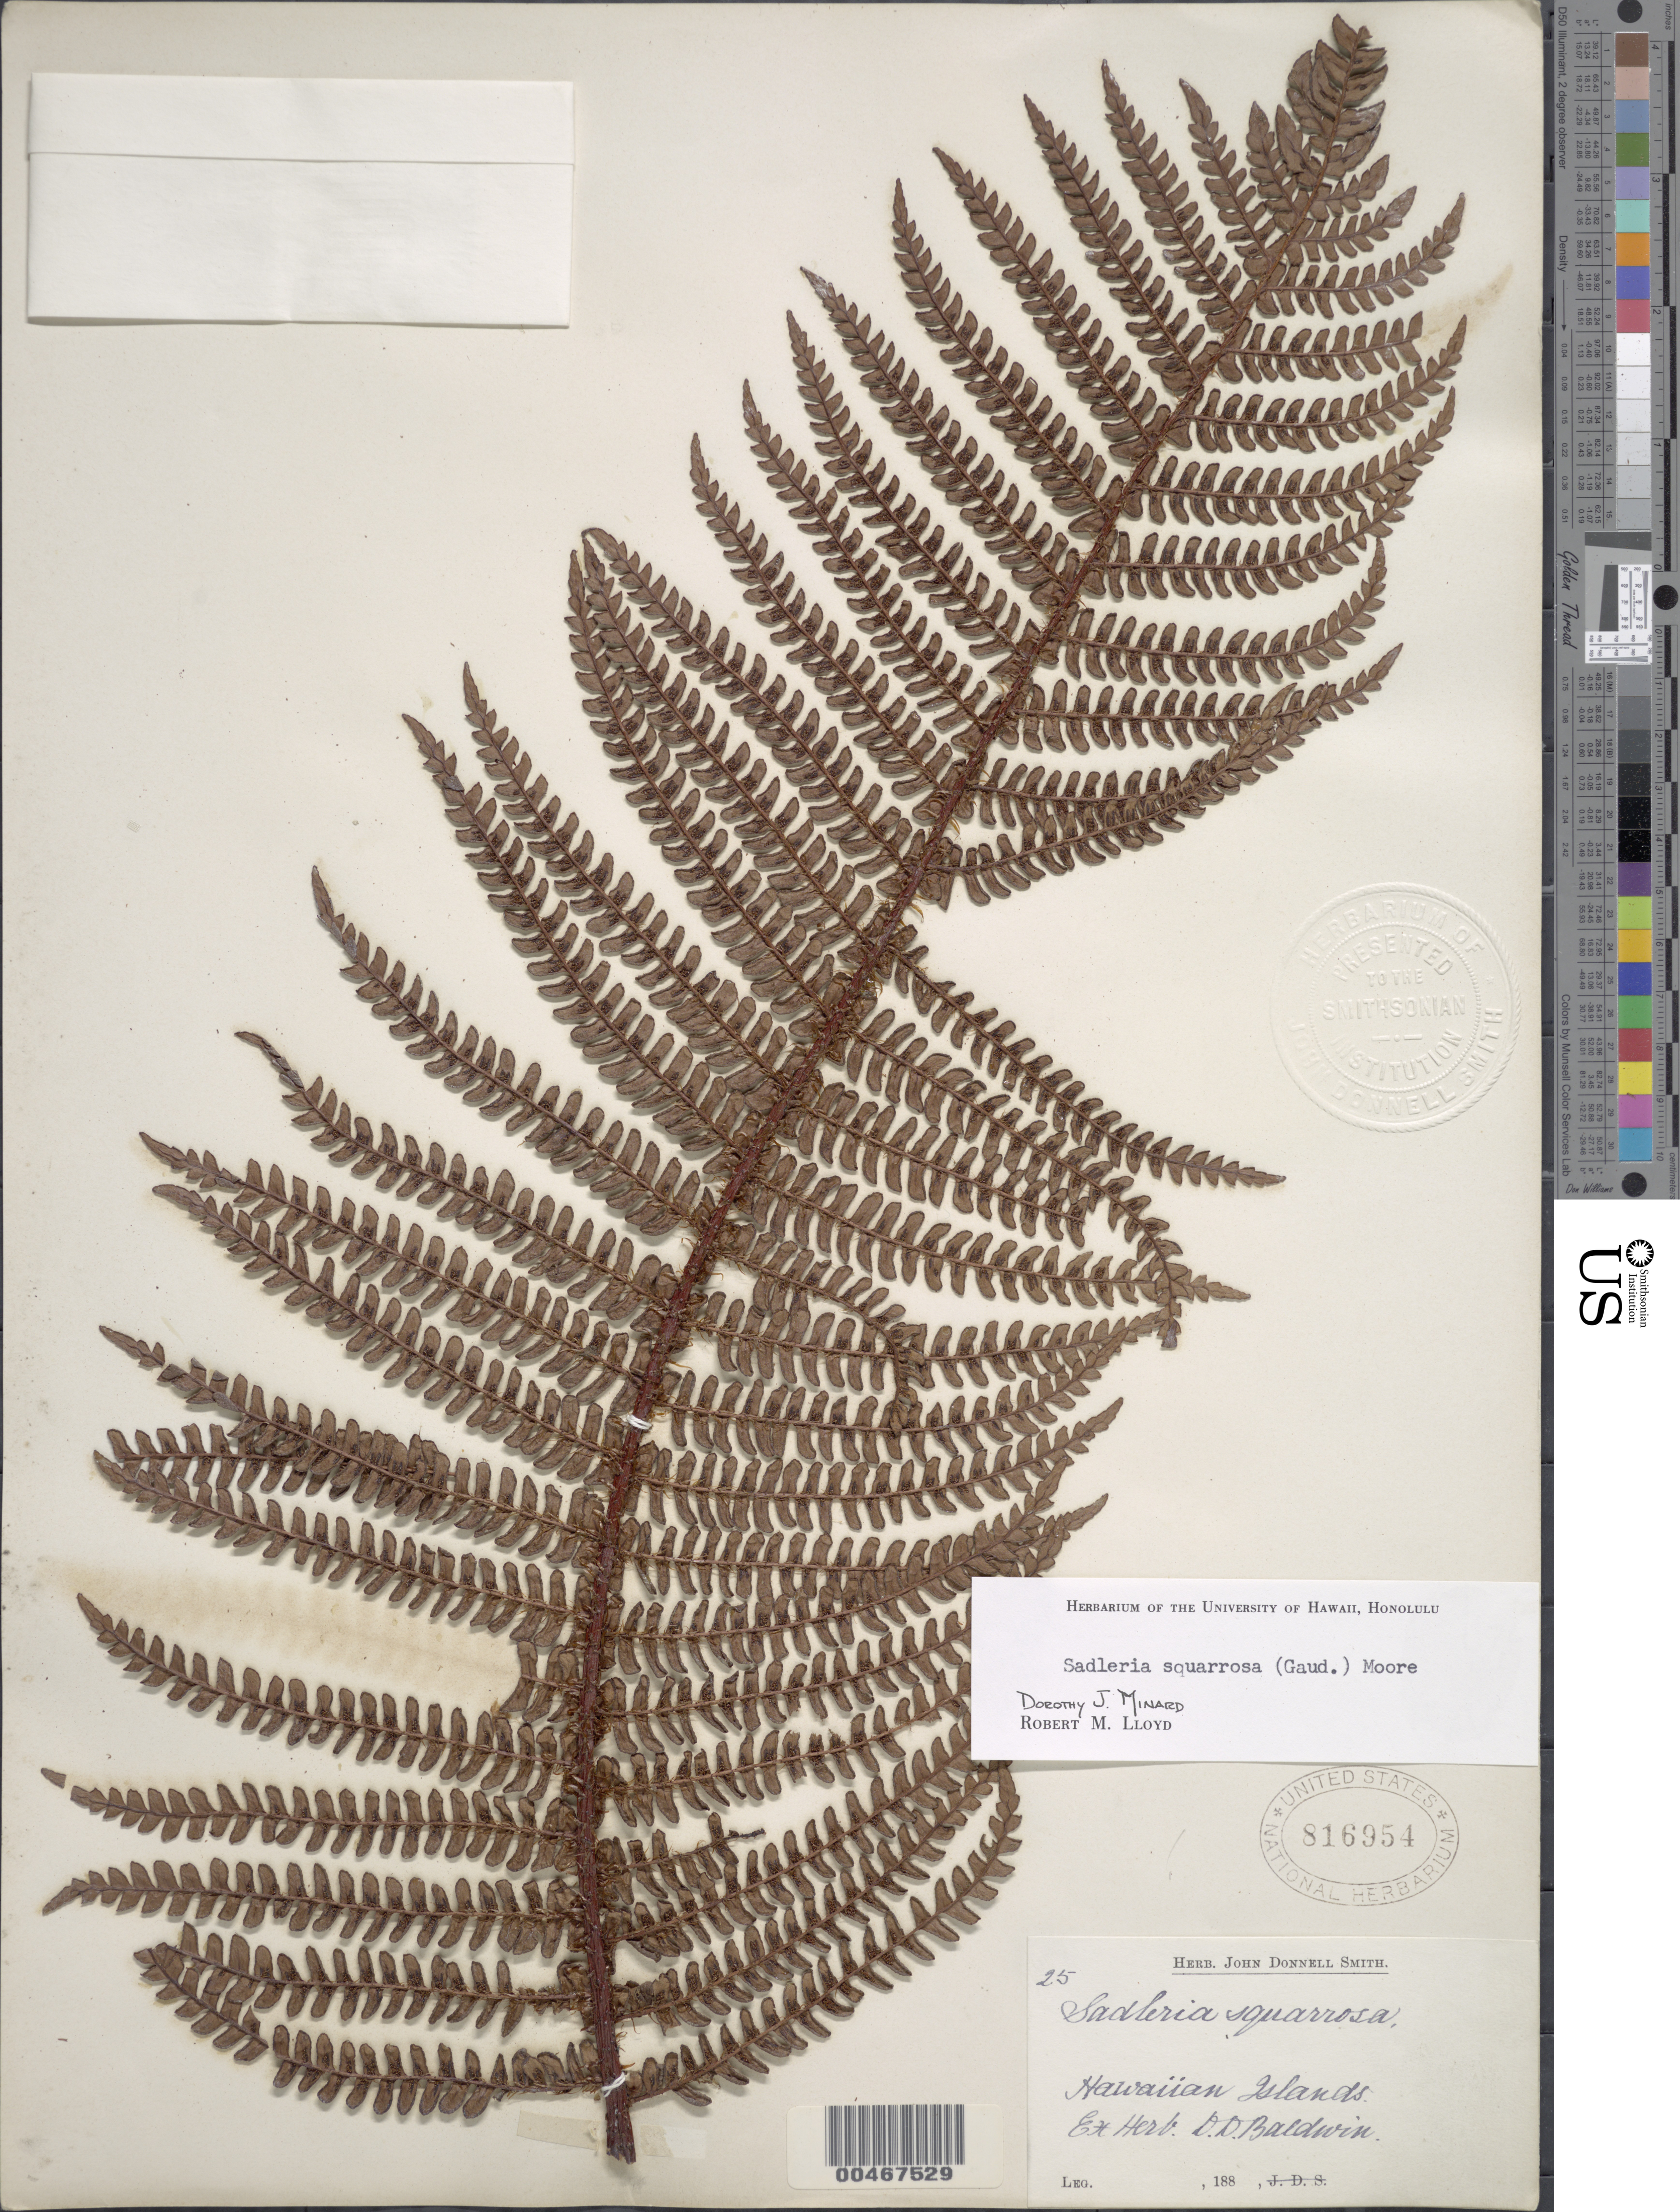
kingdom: Plantae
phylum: Tracheophyta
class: Polypodiopsida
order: Polypodiales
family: Blechnaceae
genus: Sadleria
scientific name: Sadleria squarrosa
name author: (Gaudich.) T. Moore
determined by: Minard, D. J.; Lloyd, R. M.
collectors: D. Baldwin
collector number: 25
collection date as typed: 188-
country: United States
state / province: Hawaii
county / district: Hawaii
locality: Hawaiian Islands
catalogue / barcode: US 816954